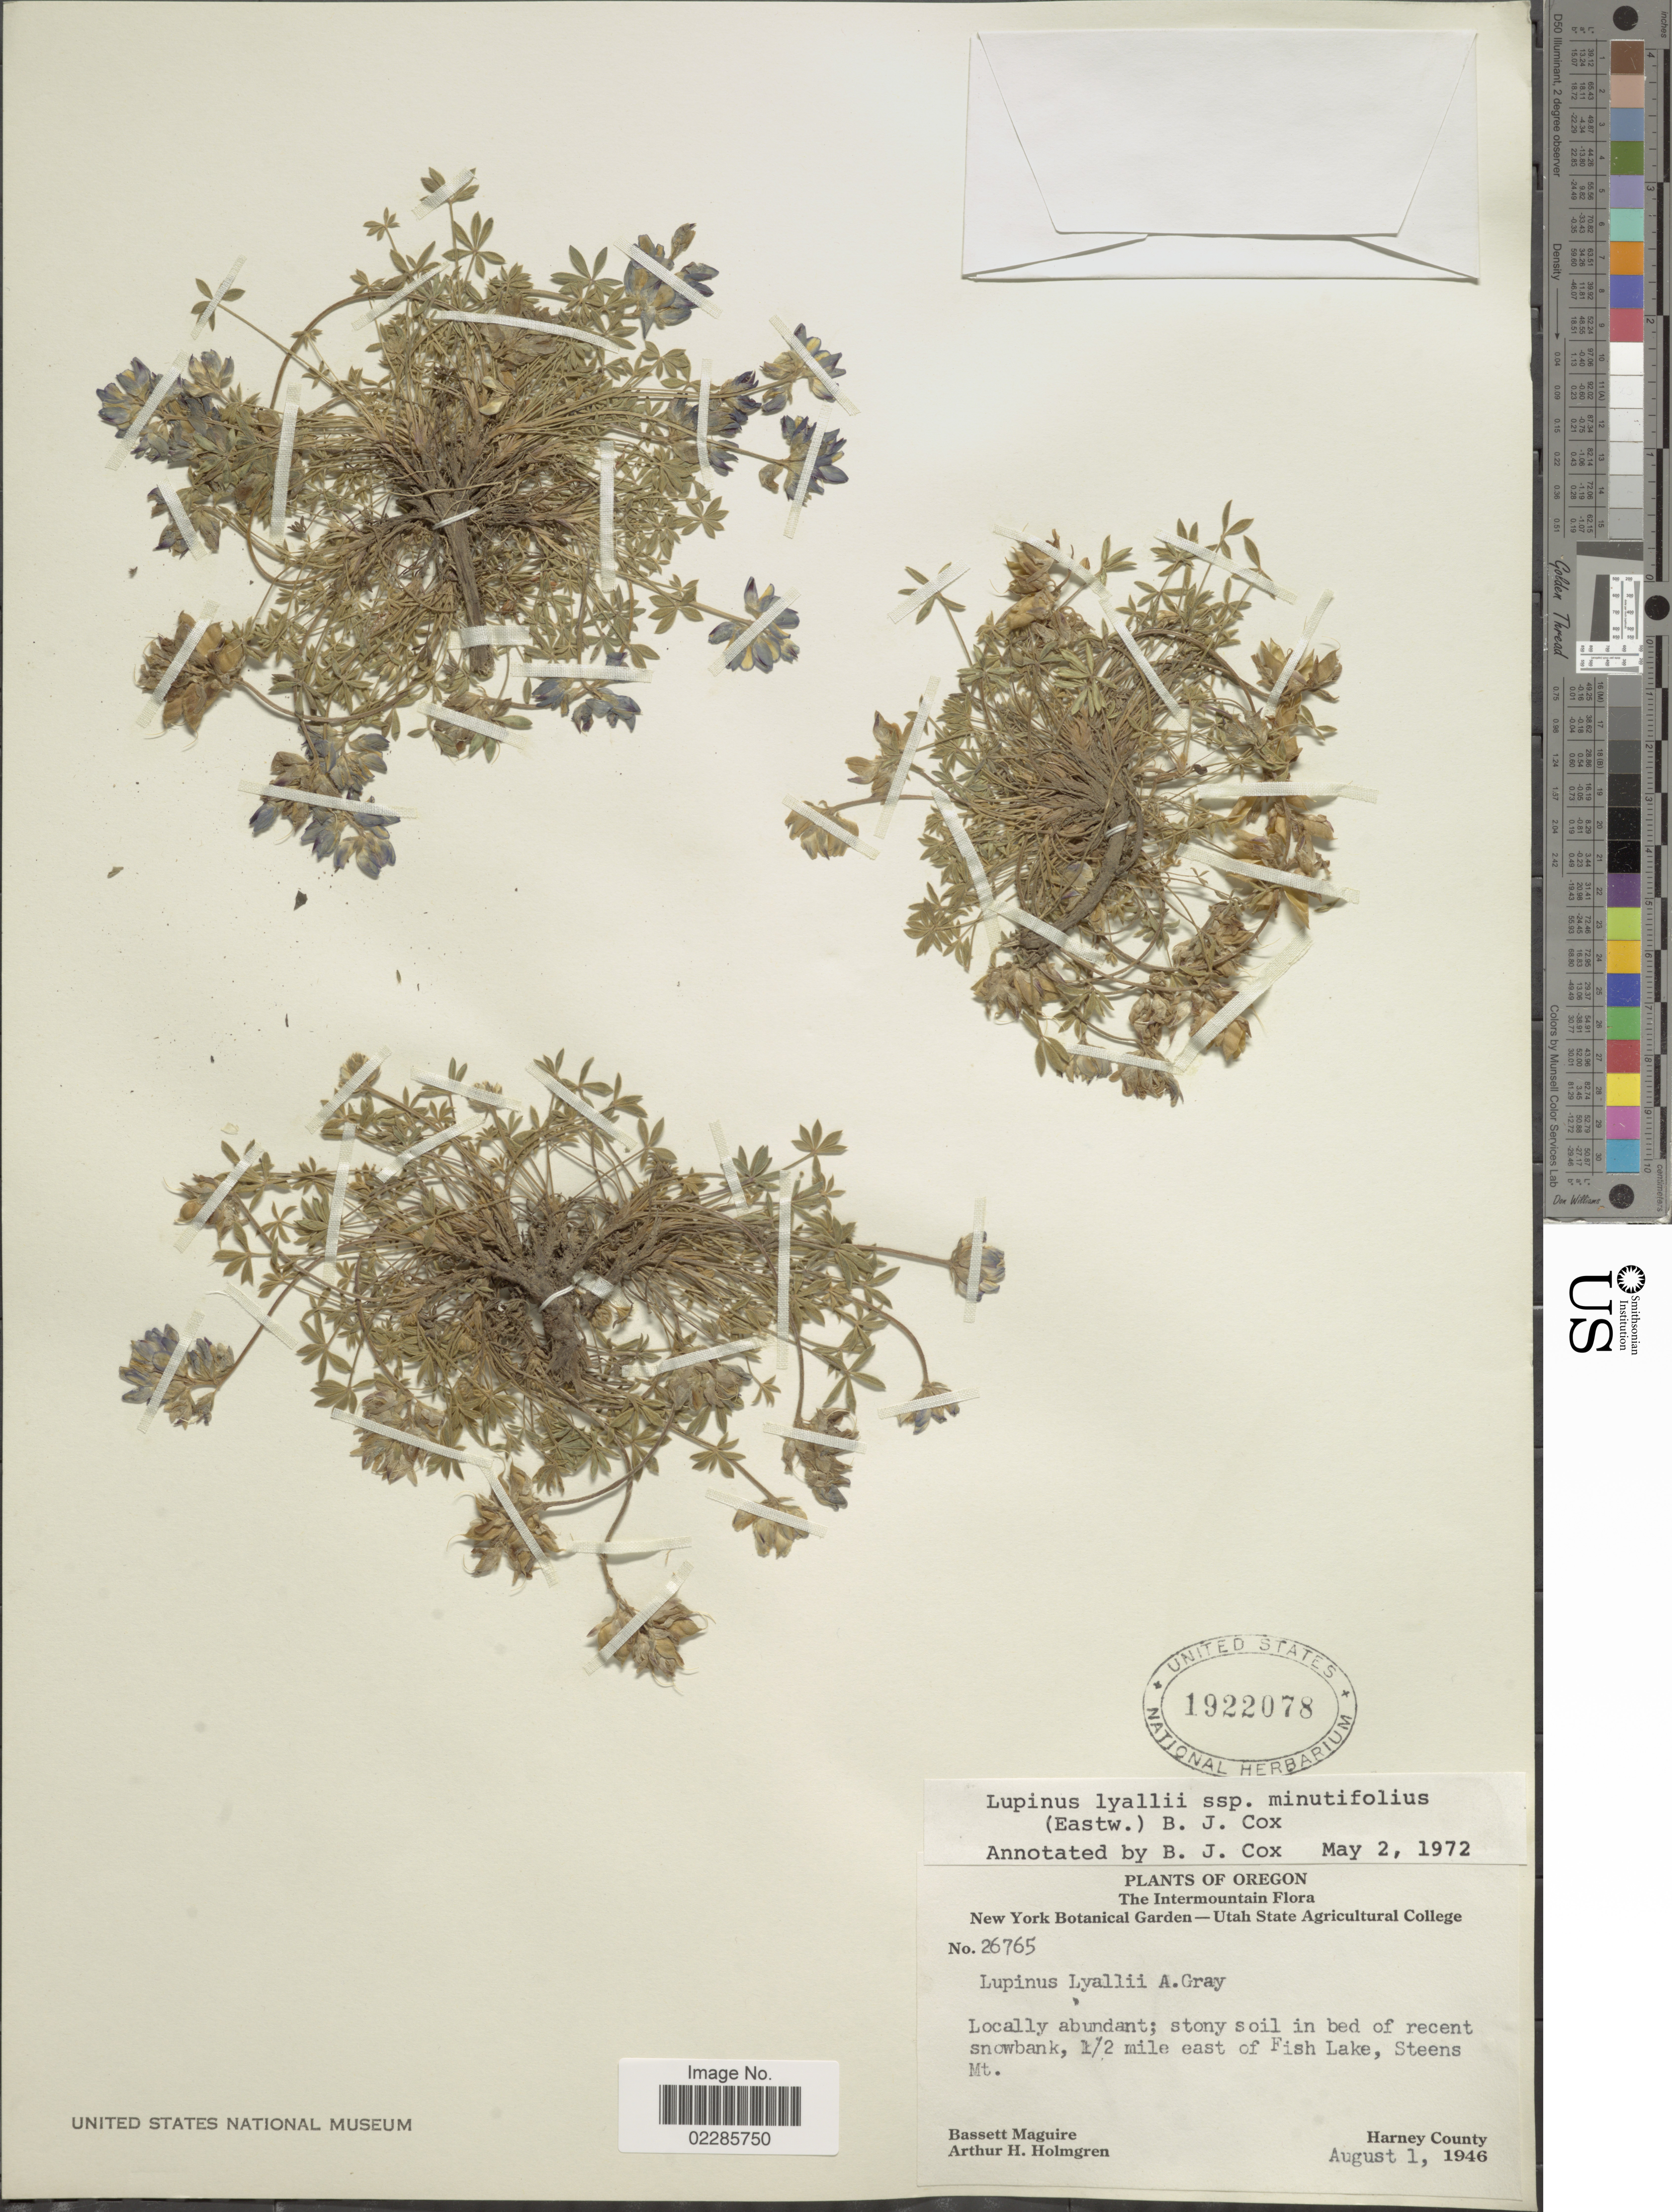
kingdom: Plantae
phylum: Tracheophyta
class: Magnoliopsida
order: Fabales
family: Fabaceae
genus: Lupinus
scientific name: Lupinus lyallii subsp. minutifolius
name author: (Eastw.) B.J. Cox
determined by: Cox, B. J.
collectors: B. Maguire & A. H. Holmgren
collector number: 26765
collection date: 1946-08-01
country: United States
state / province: Oregon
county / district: Harney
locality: The Intermountain, Locall abundant; stony soil in bed of recent snowbank, 1/2 miles east of Fish Lake, Steens Mt, Harney County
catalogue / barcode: US 1922078